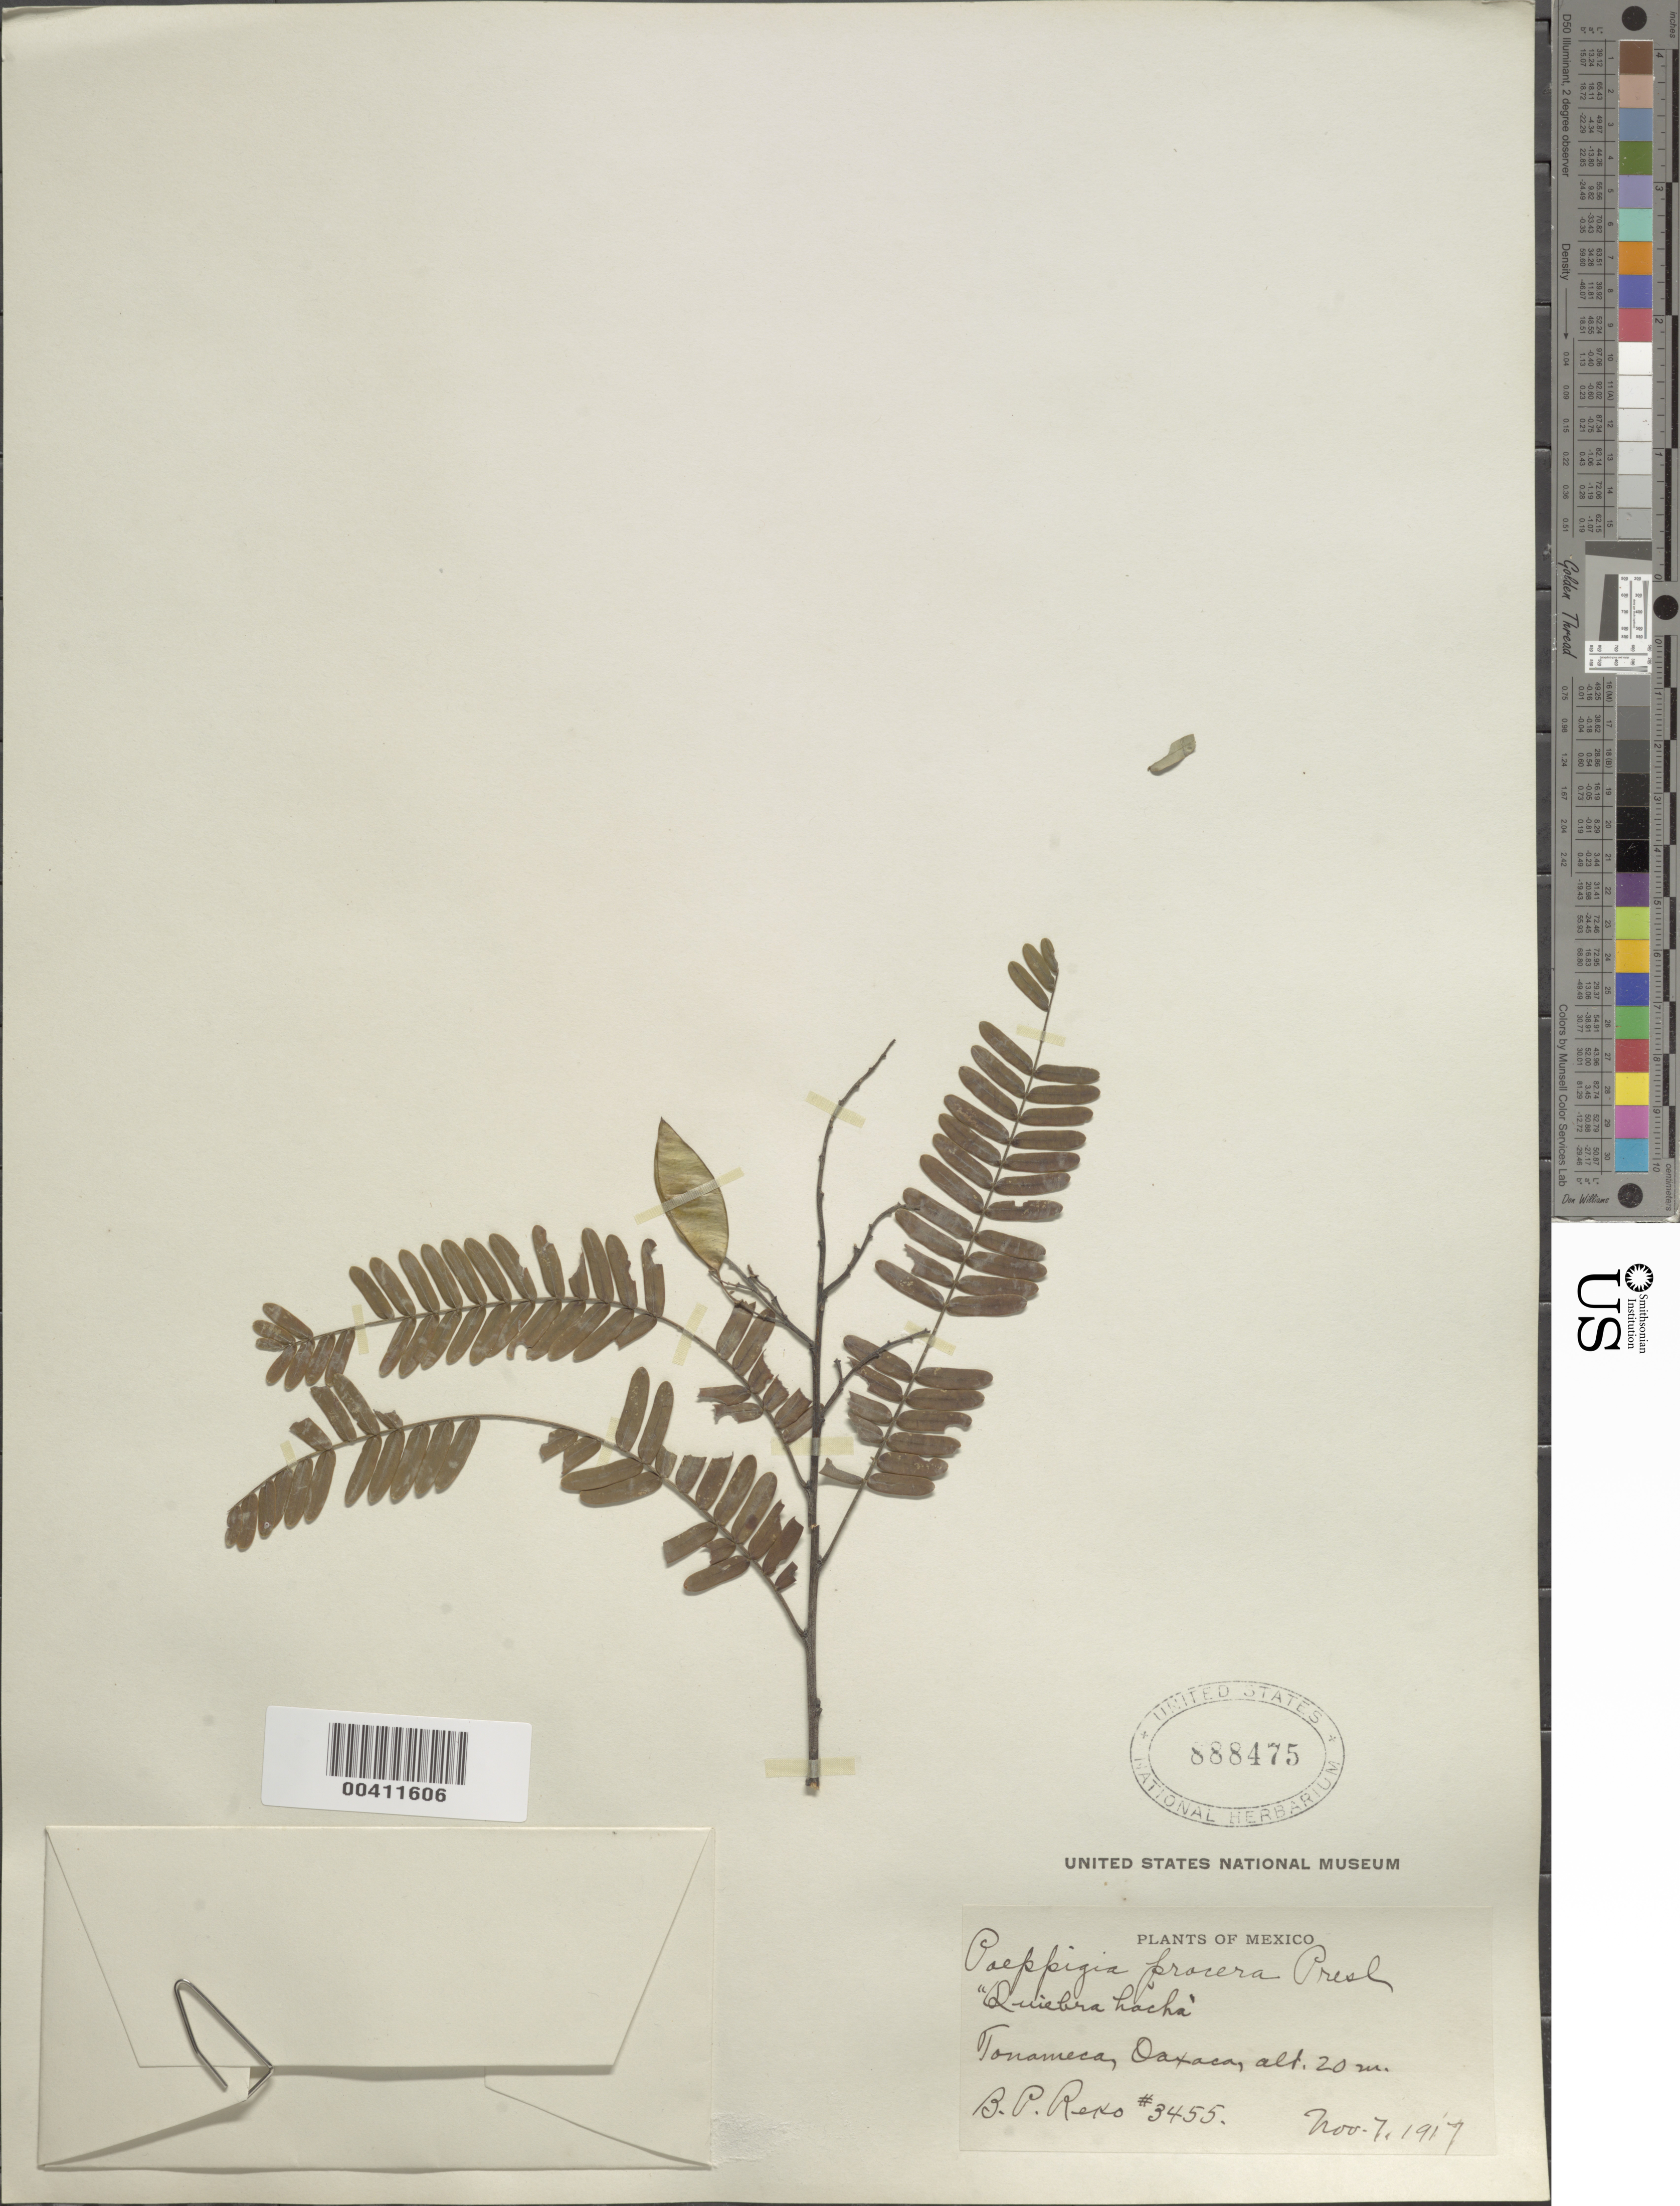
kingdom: Plantae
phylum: Tracheophyta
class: Magnoliopsida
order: Fabales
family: Fabaceae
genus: Poeppigia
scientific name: Poeppigia procera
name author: C. Presl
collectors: B. P. Reko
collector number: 3455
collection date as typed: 07 Nov 1917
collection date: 1917-11-07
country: Mexico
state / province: Oaxaca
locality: Near tonameca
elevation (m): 20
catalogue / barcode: US 888475